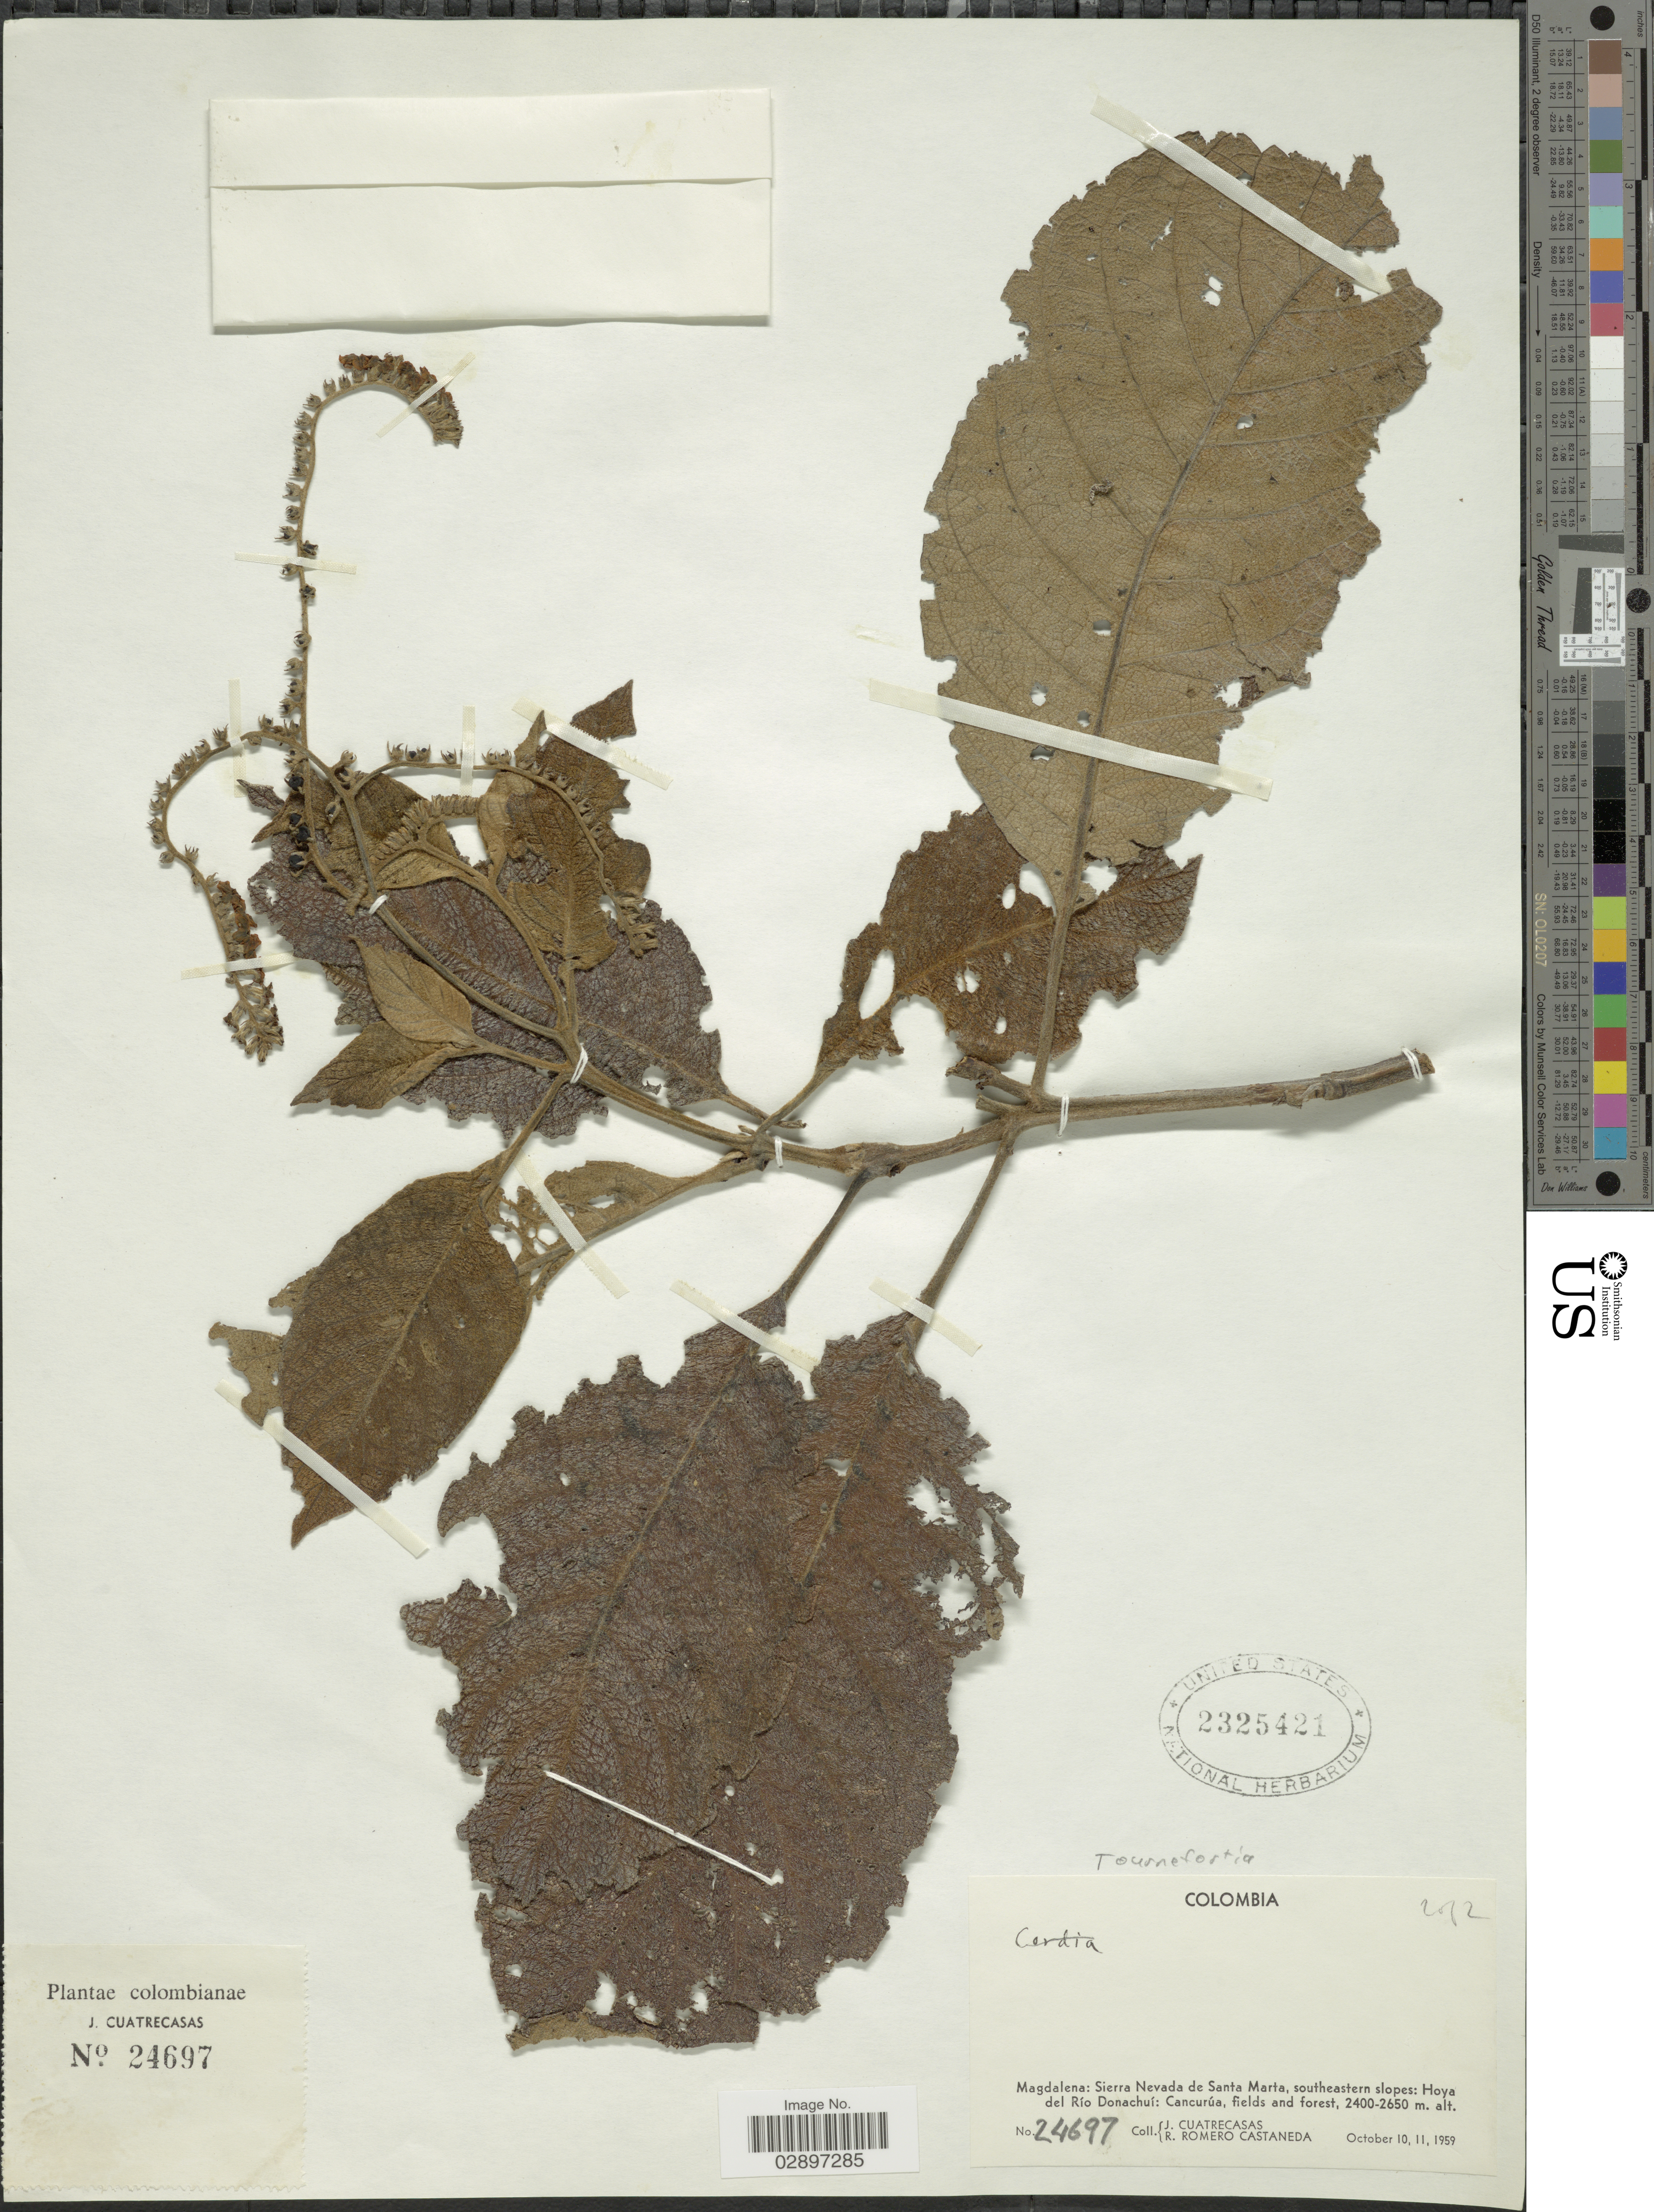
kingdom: Plantae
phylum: Tracheophyta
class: Magnoliopsida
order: Boraginales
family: Heliotropiaceae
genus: Tournefortia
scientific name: Tournefortia macrostachya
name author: Rusby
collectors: J. Cuatrecasas & R. Romero Castañeda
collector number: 24697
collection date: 1959-10-10/1959-10-11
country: Colombia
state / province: Magdalena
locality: Magdalena: Sierra Nevada de Santa Marta, southeastern slopes: Hoya del Río Donachuí:Cancurúa, fields and forest.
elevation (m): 2400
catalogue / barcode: US 2325421